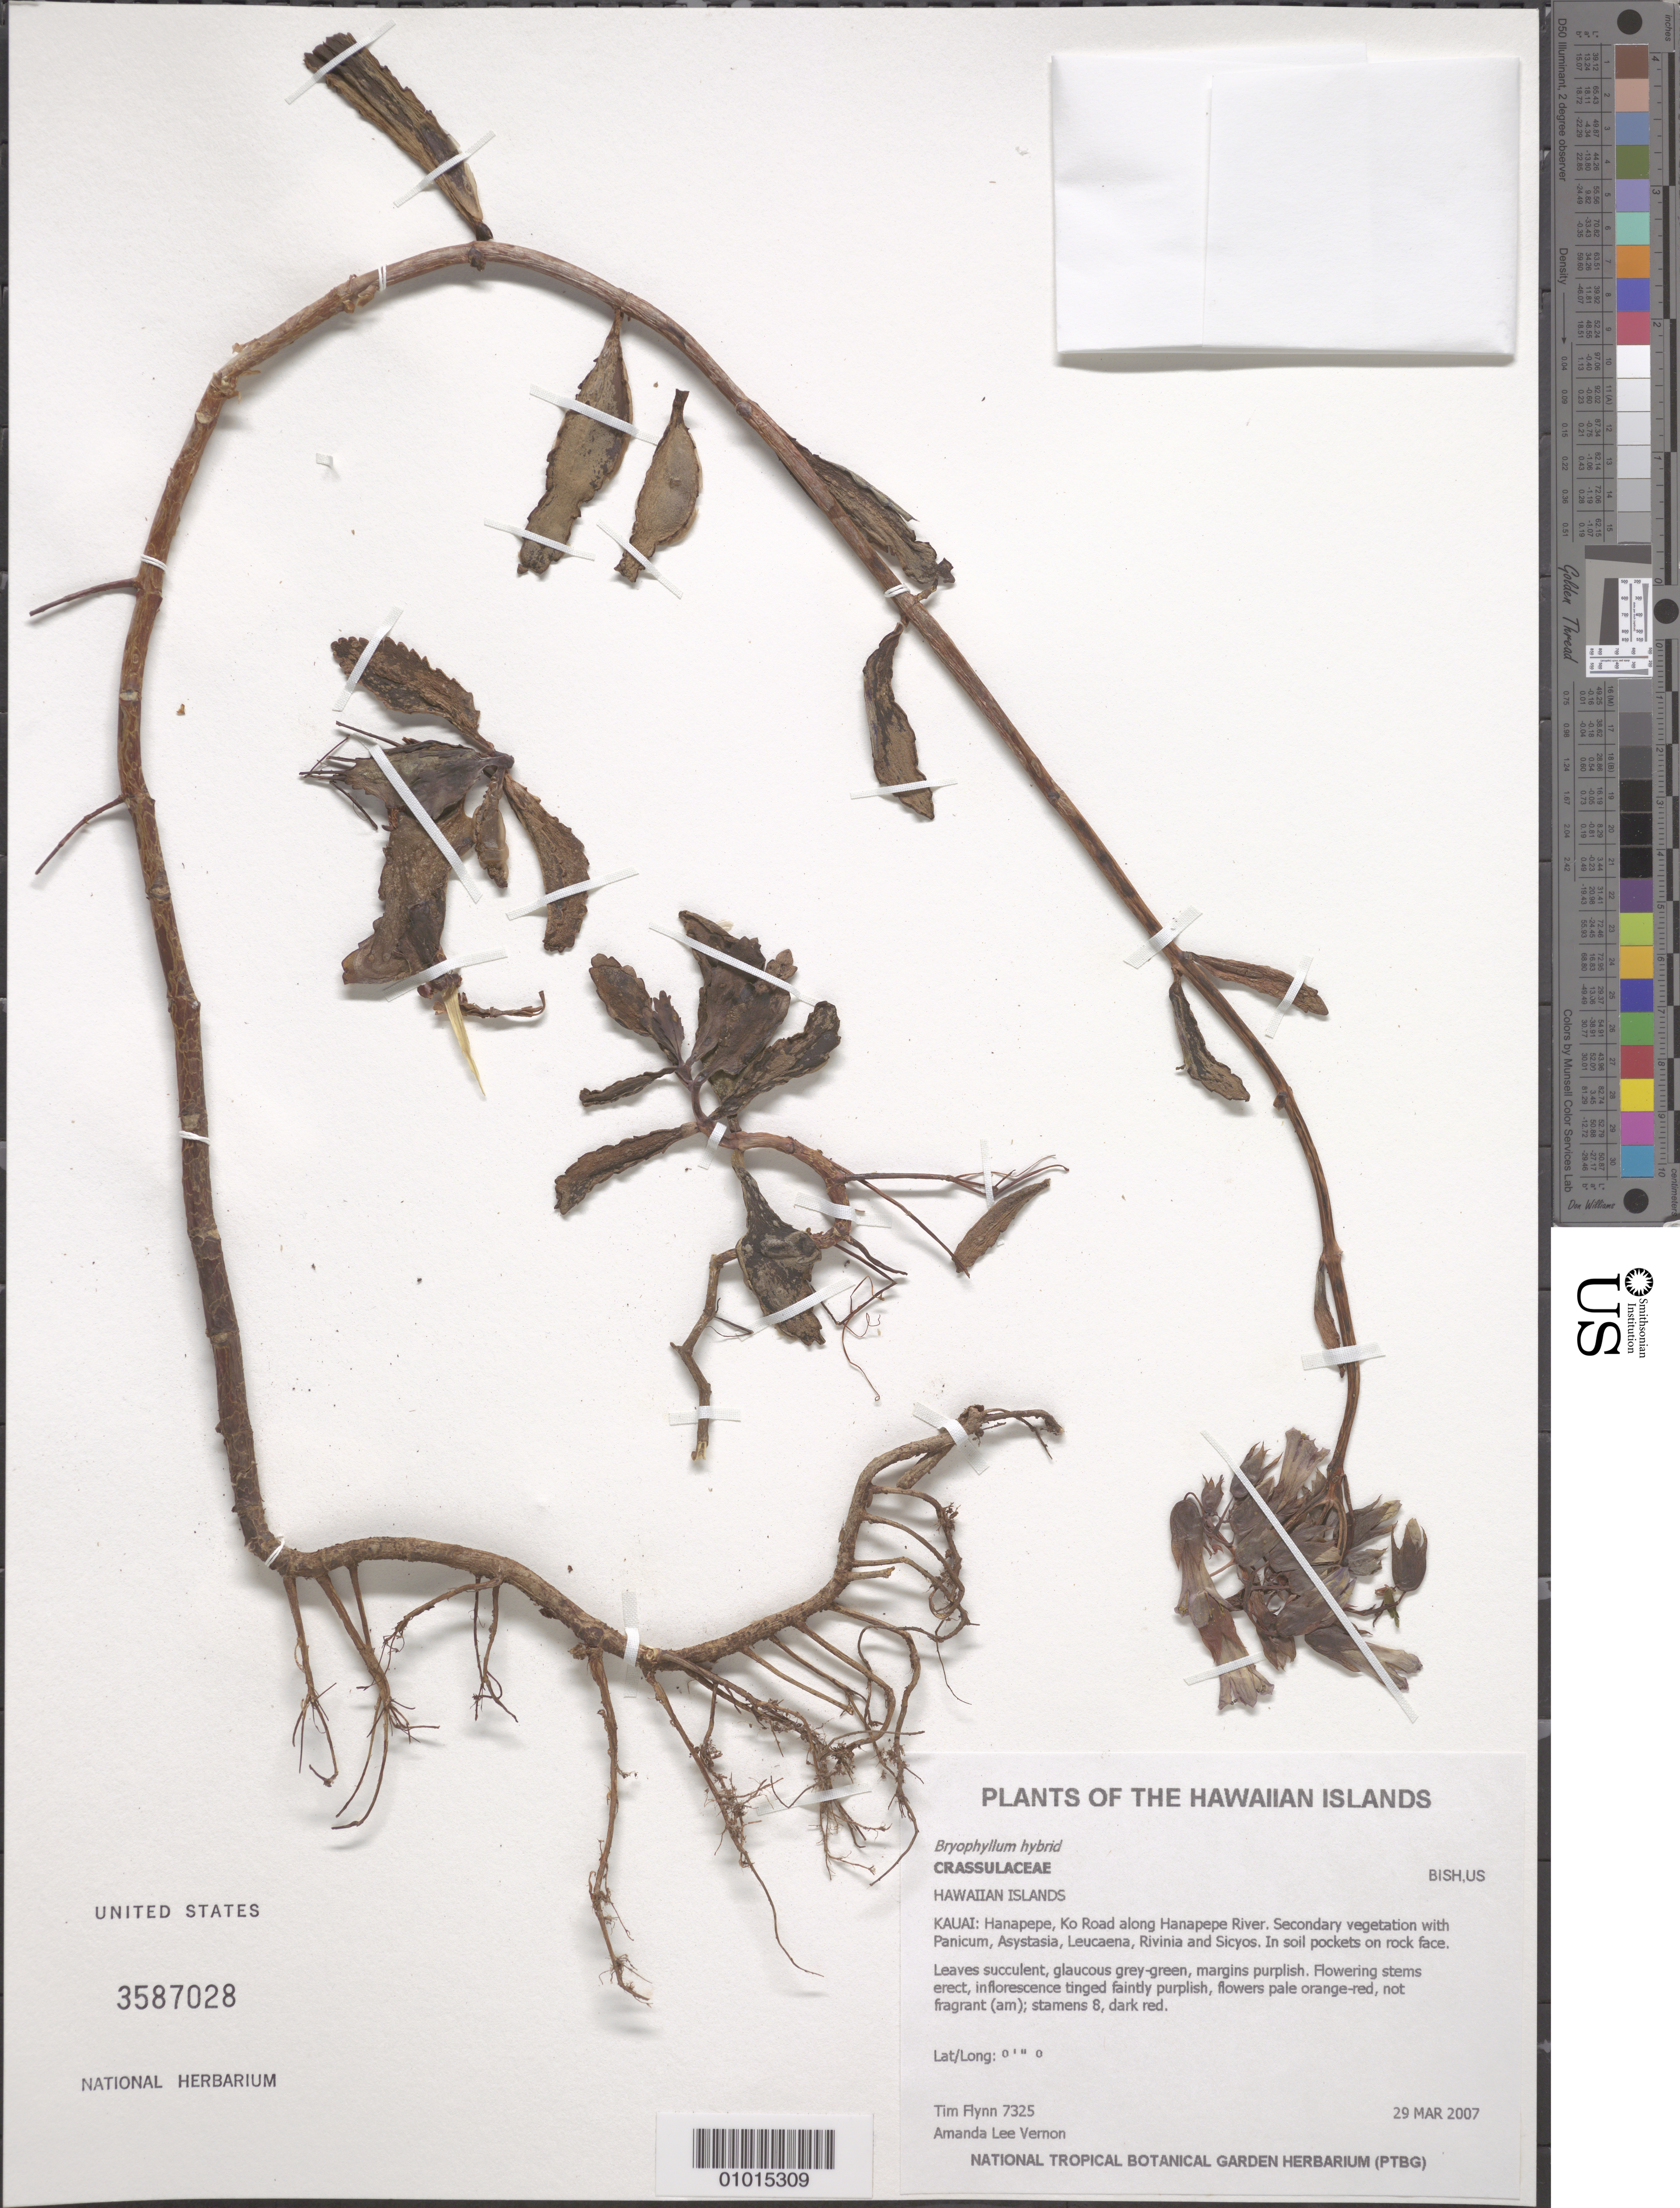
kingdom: Plantae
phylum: Tracheophyta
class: Magnoliopsida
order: Saxifragales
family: Crassulaceae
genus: Kalanchoe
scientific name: Kalanchoe sp.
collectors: T. W. Flynn & A. Vernon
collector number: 7325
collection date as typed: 29 Mar 2007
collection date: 2007-03-29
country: United States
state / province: Hawaii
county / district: Kauai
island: Kaua'i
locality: Hanapepe, Ko road along Hanapepe River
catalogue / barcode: US 3587028